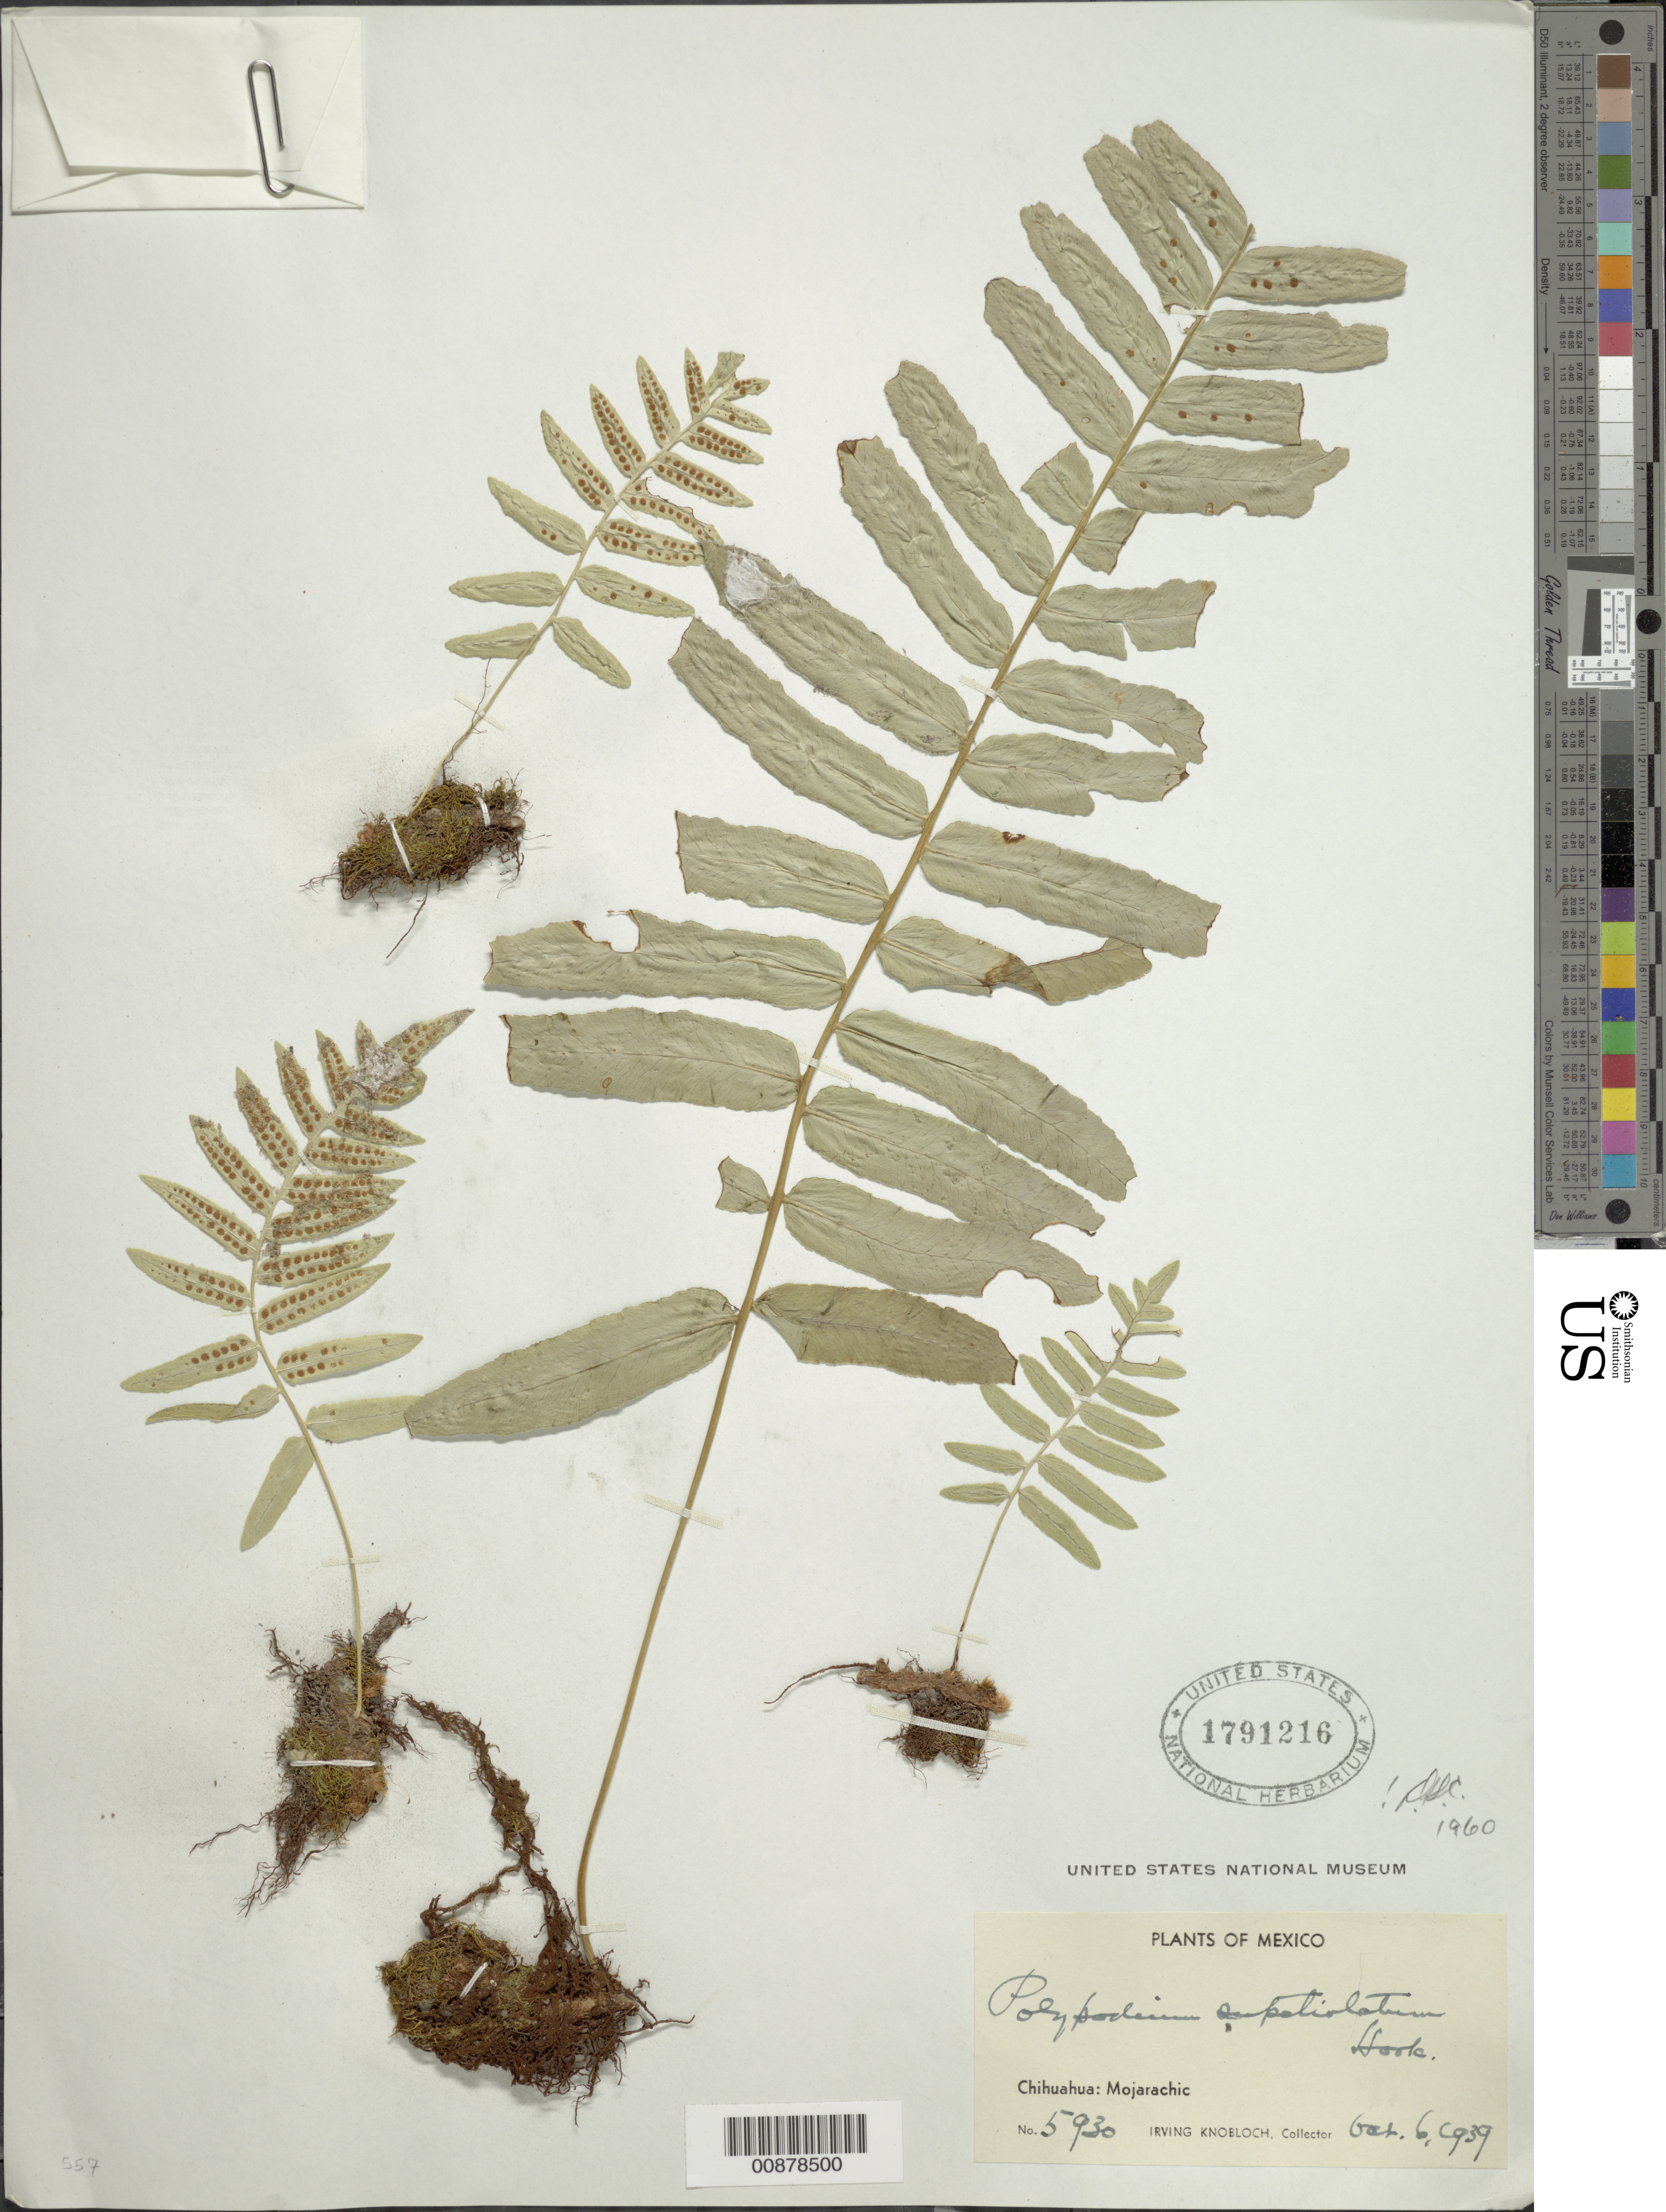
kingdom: Plantae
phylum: Tracheophyta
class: Polypodiopsida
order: Polypodiales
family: Polypodiaceae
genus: Polypodium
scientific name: Polypodium subpetiolatum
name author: Hook.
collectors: I. W. Knobloch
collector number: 5930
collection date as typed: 06 Oct 1939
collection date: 1939-10-06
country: Mexico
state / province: Chihuahua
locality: Mojarachic, Chihuahua.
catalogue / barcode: US 1791216